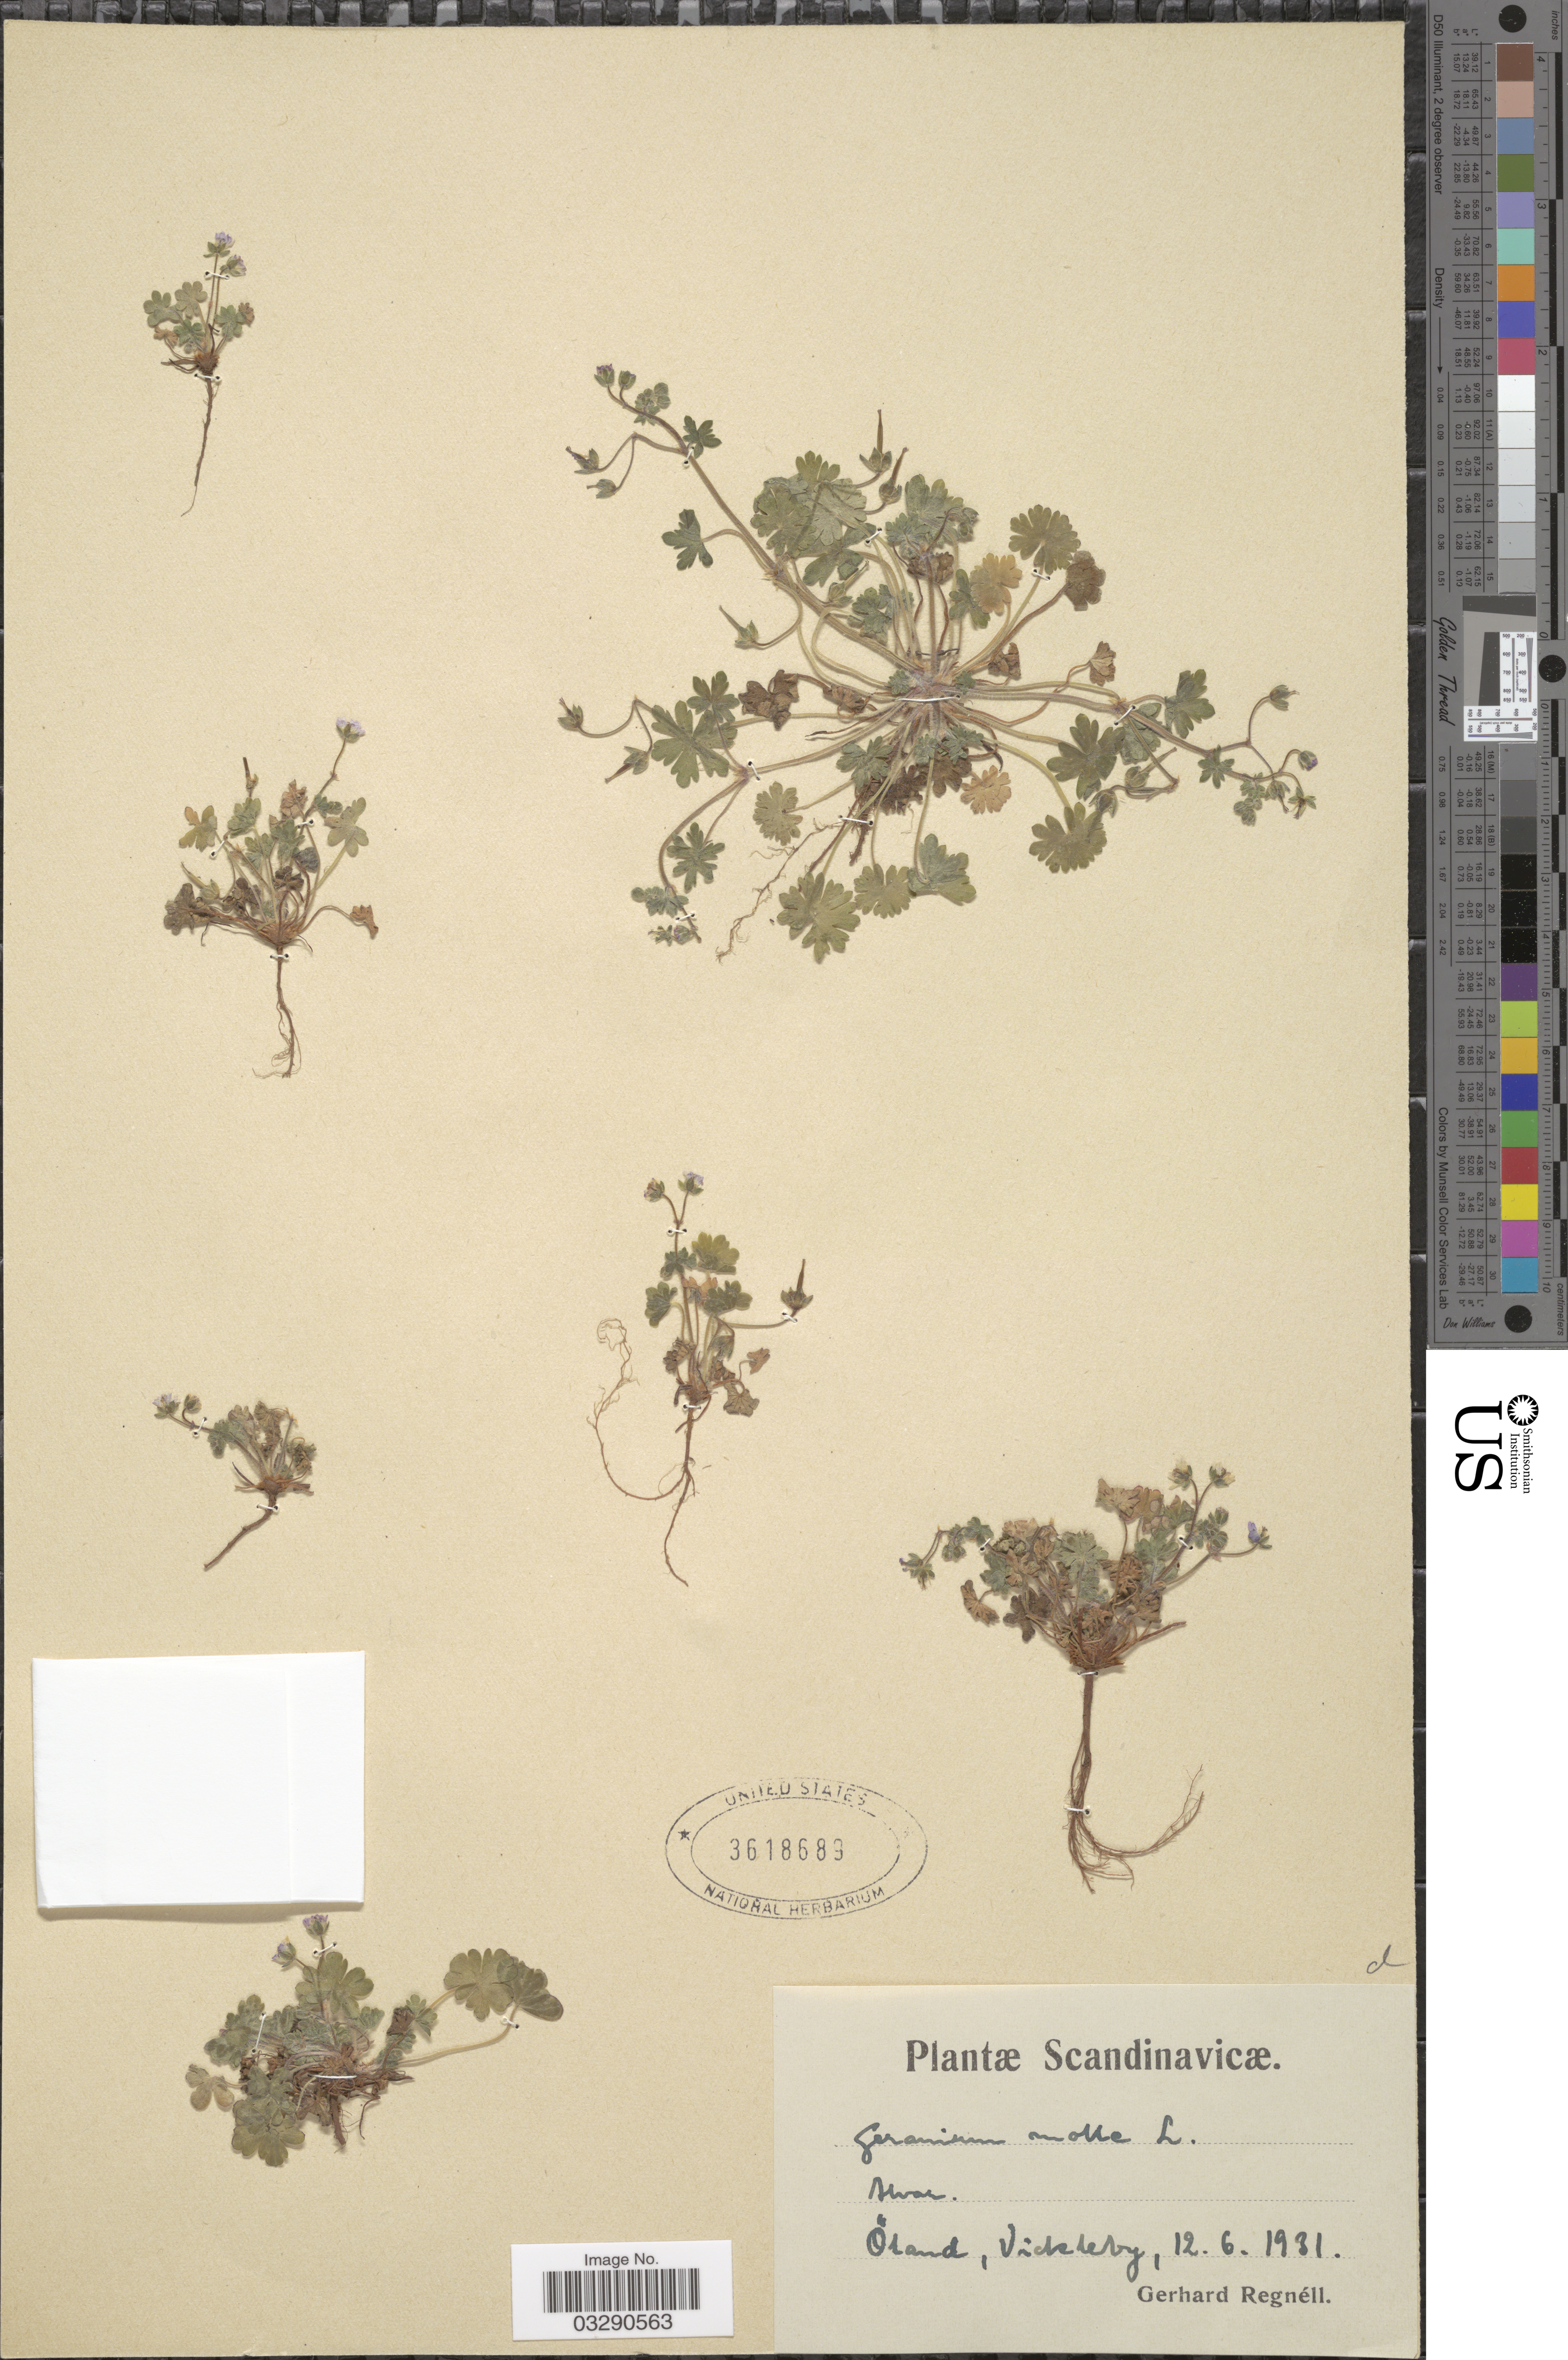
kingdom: Plantae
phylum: Tracheophyta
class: Magnoliopsida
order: Geraniales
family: Geraniaceae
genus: Geranium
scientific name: Geranium molle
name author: L.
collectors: G. Regnéll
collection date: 1931-06-12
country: Sweden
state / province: Kalmar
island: Oland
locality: Scandinavicæ. Öland, Vickleby.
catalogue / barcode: US 3618689